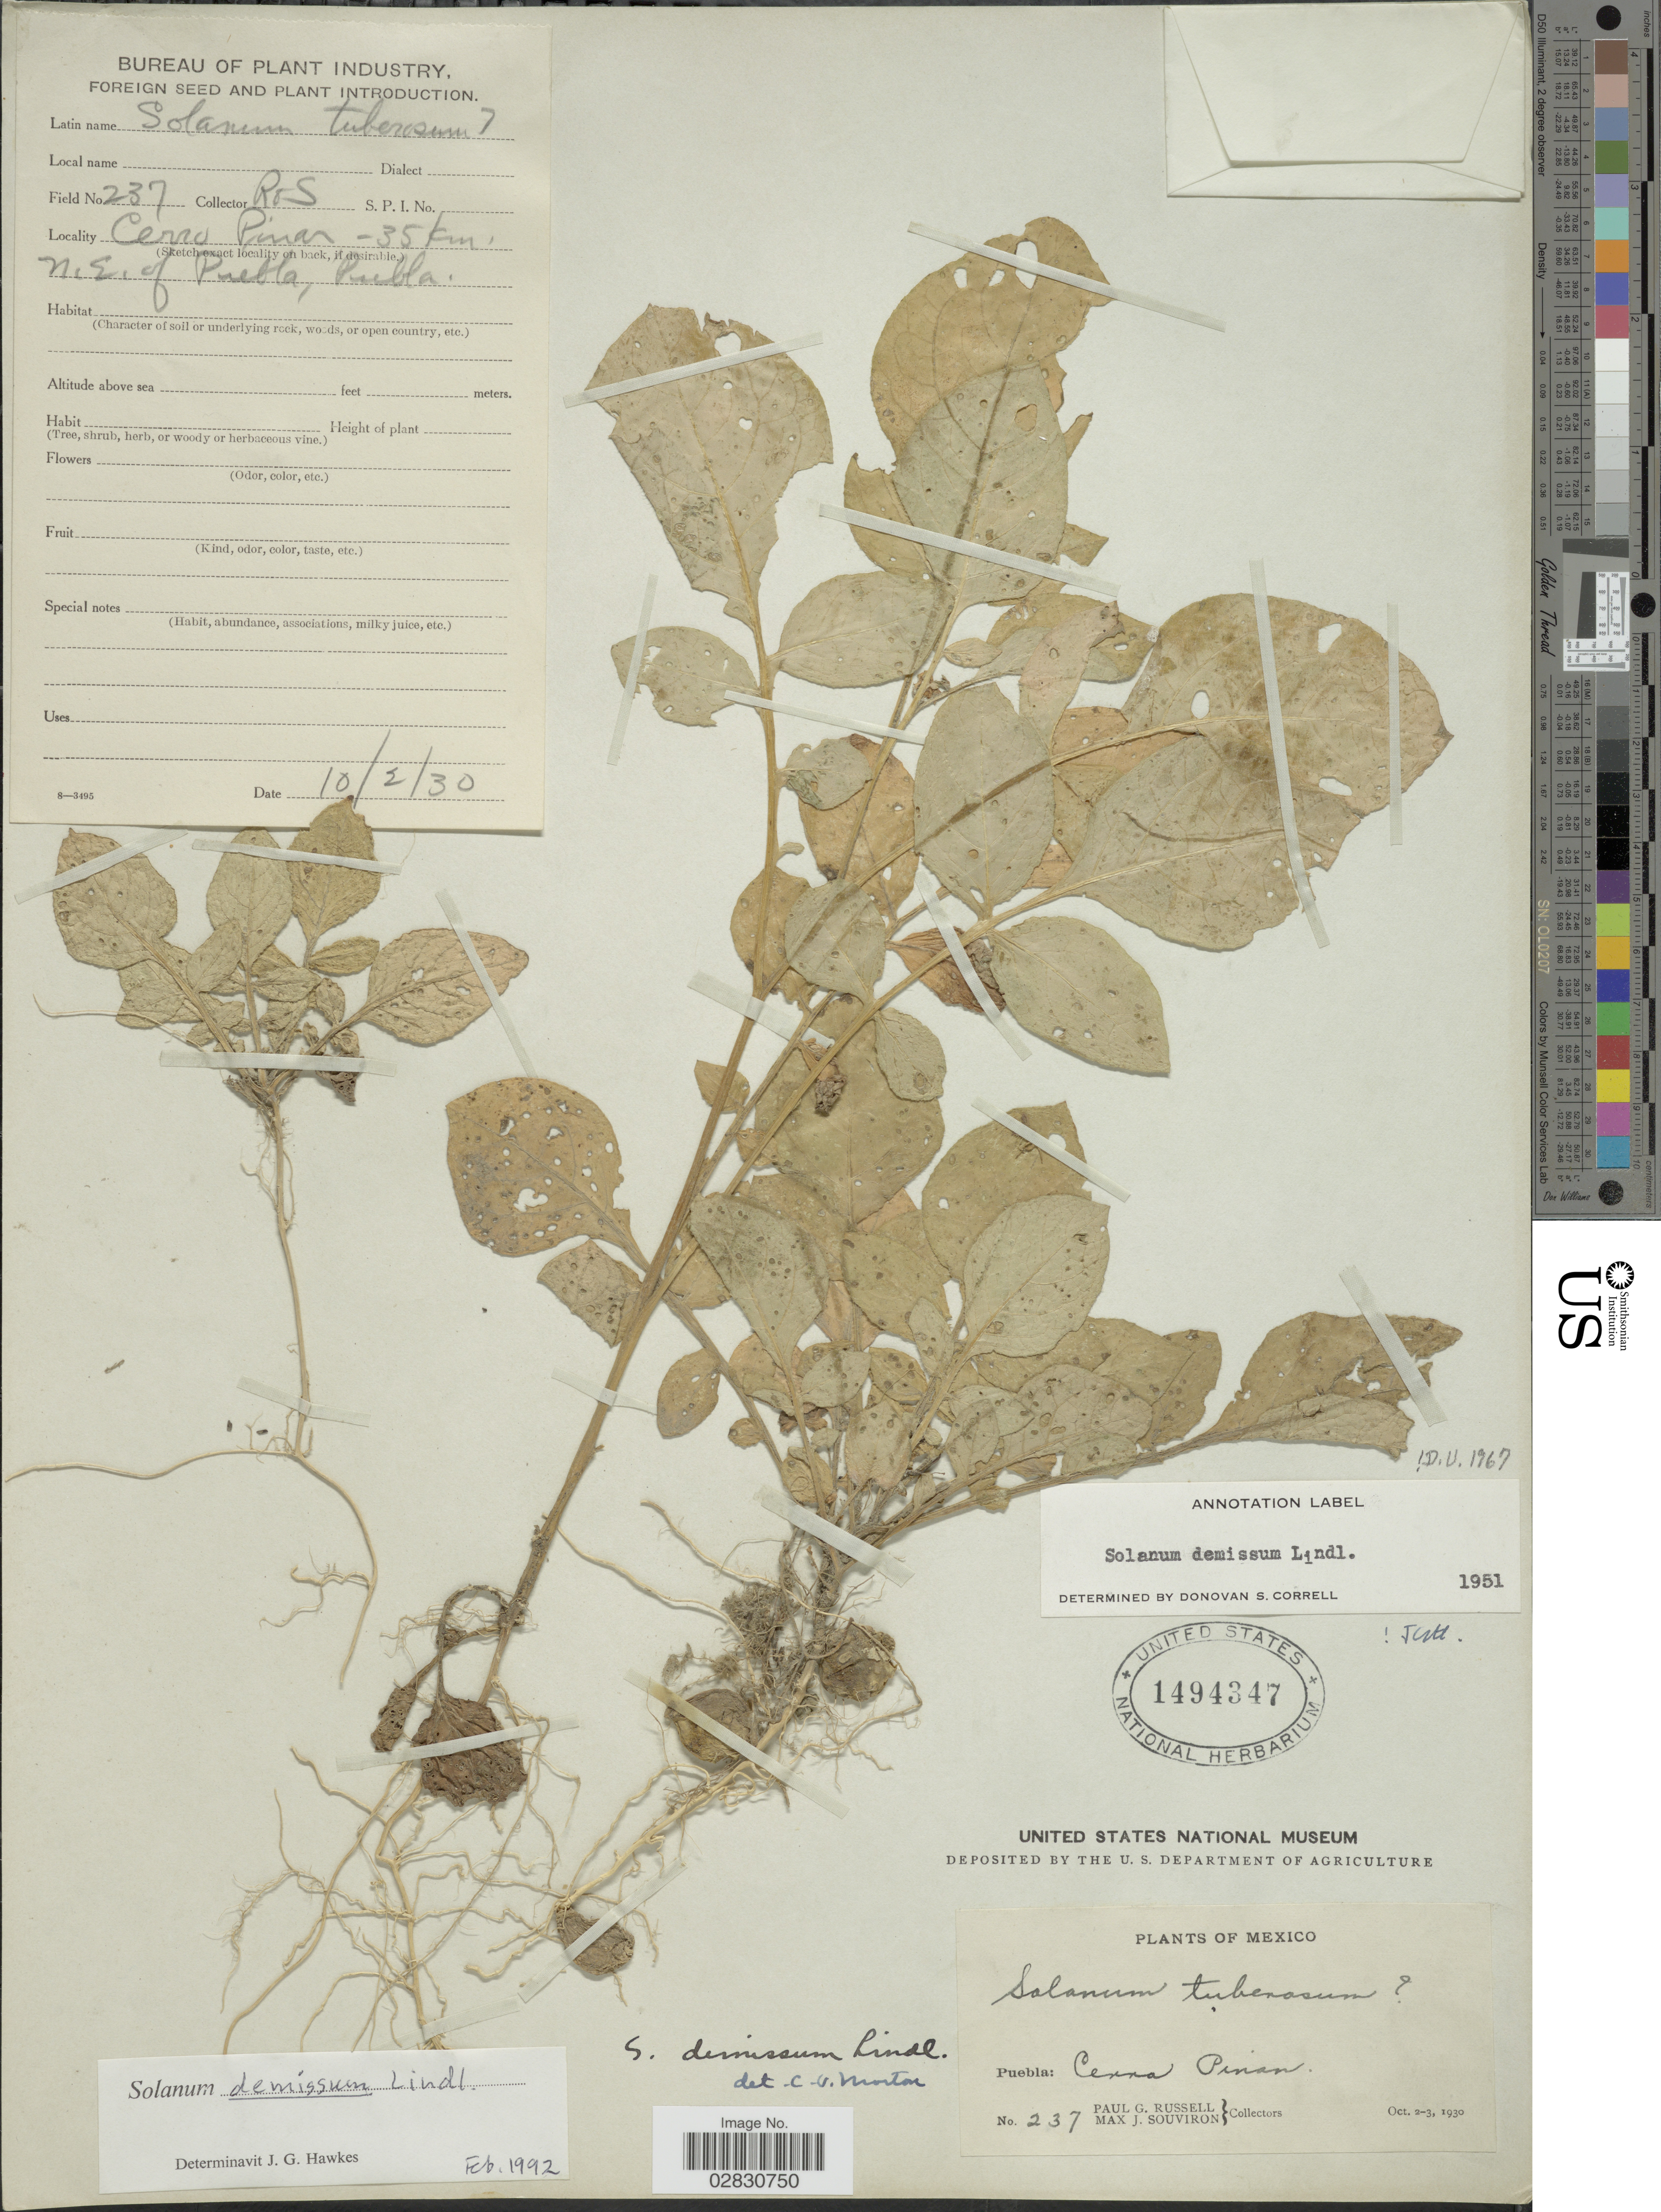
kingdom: Plantae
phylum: Tracheophyta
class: Magnoliopsida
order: Solanales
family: Solanaceae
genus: Solanum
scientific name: Solanum demissum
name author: Lindl.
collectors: P. G. Russell & M. J. Souviron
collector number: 237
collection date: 1930-10-02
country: Mexico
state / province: Puebla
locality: Puebla: Cerro Pinan 35 km. N.E. of Puebla.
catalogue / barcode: US 1494347